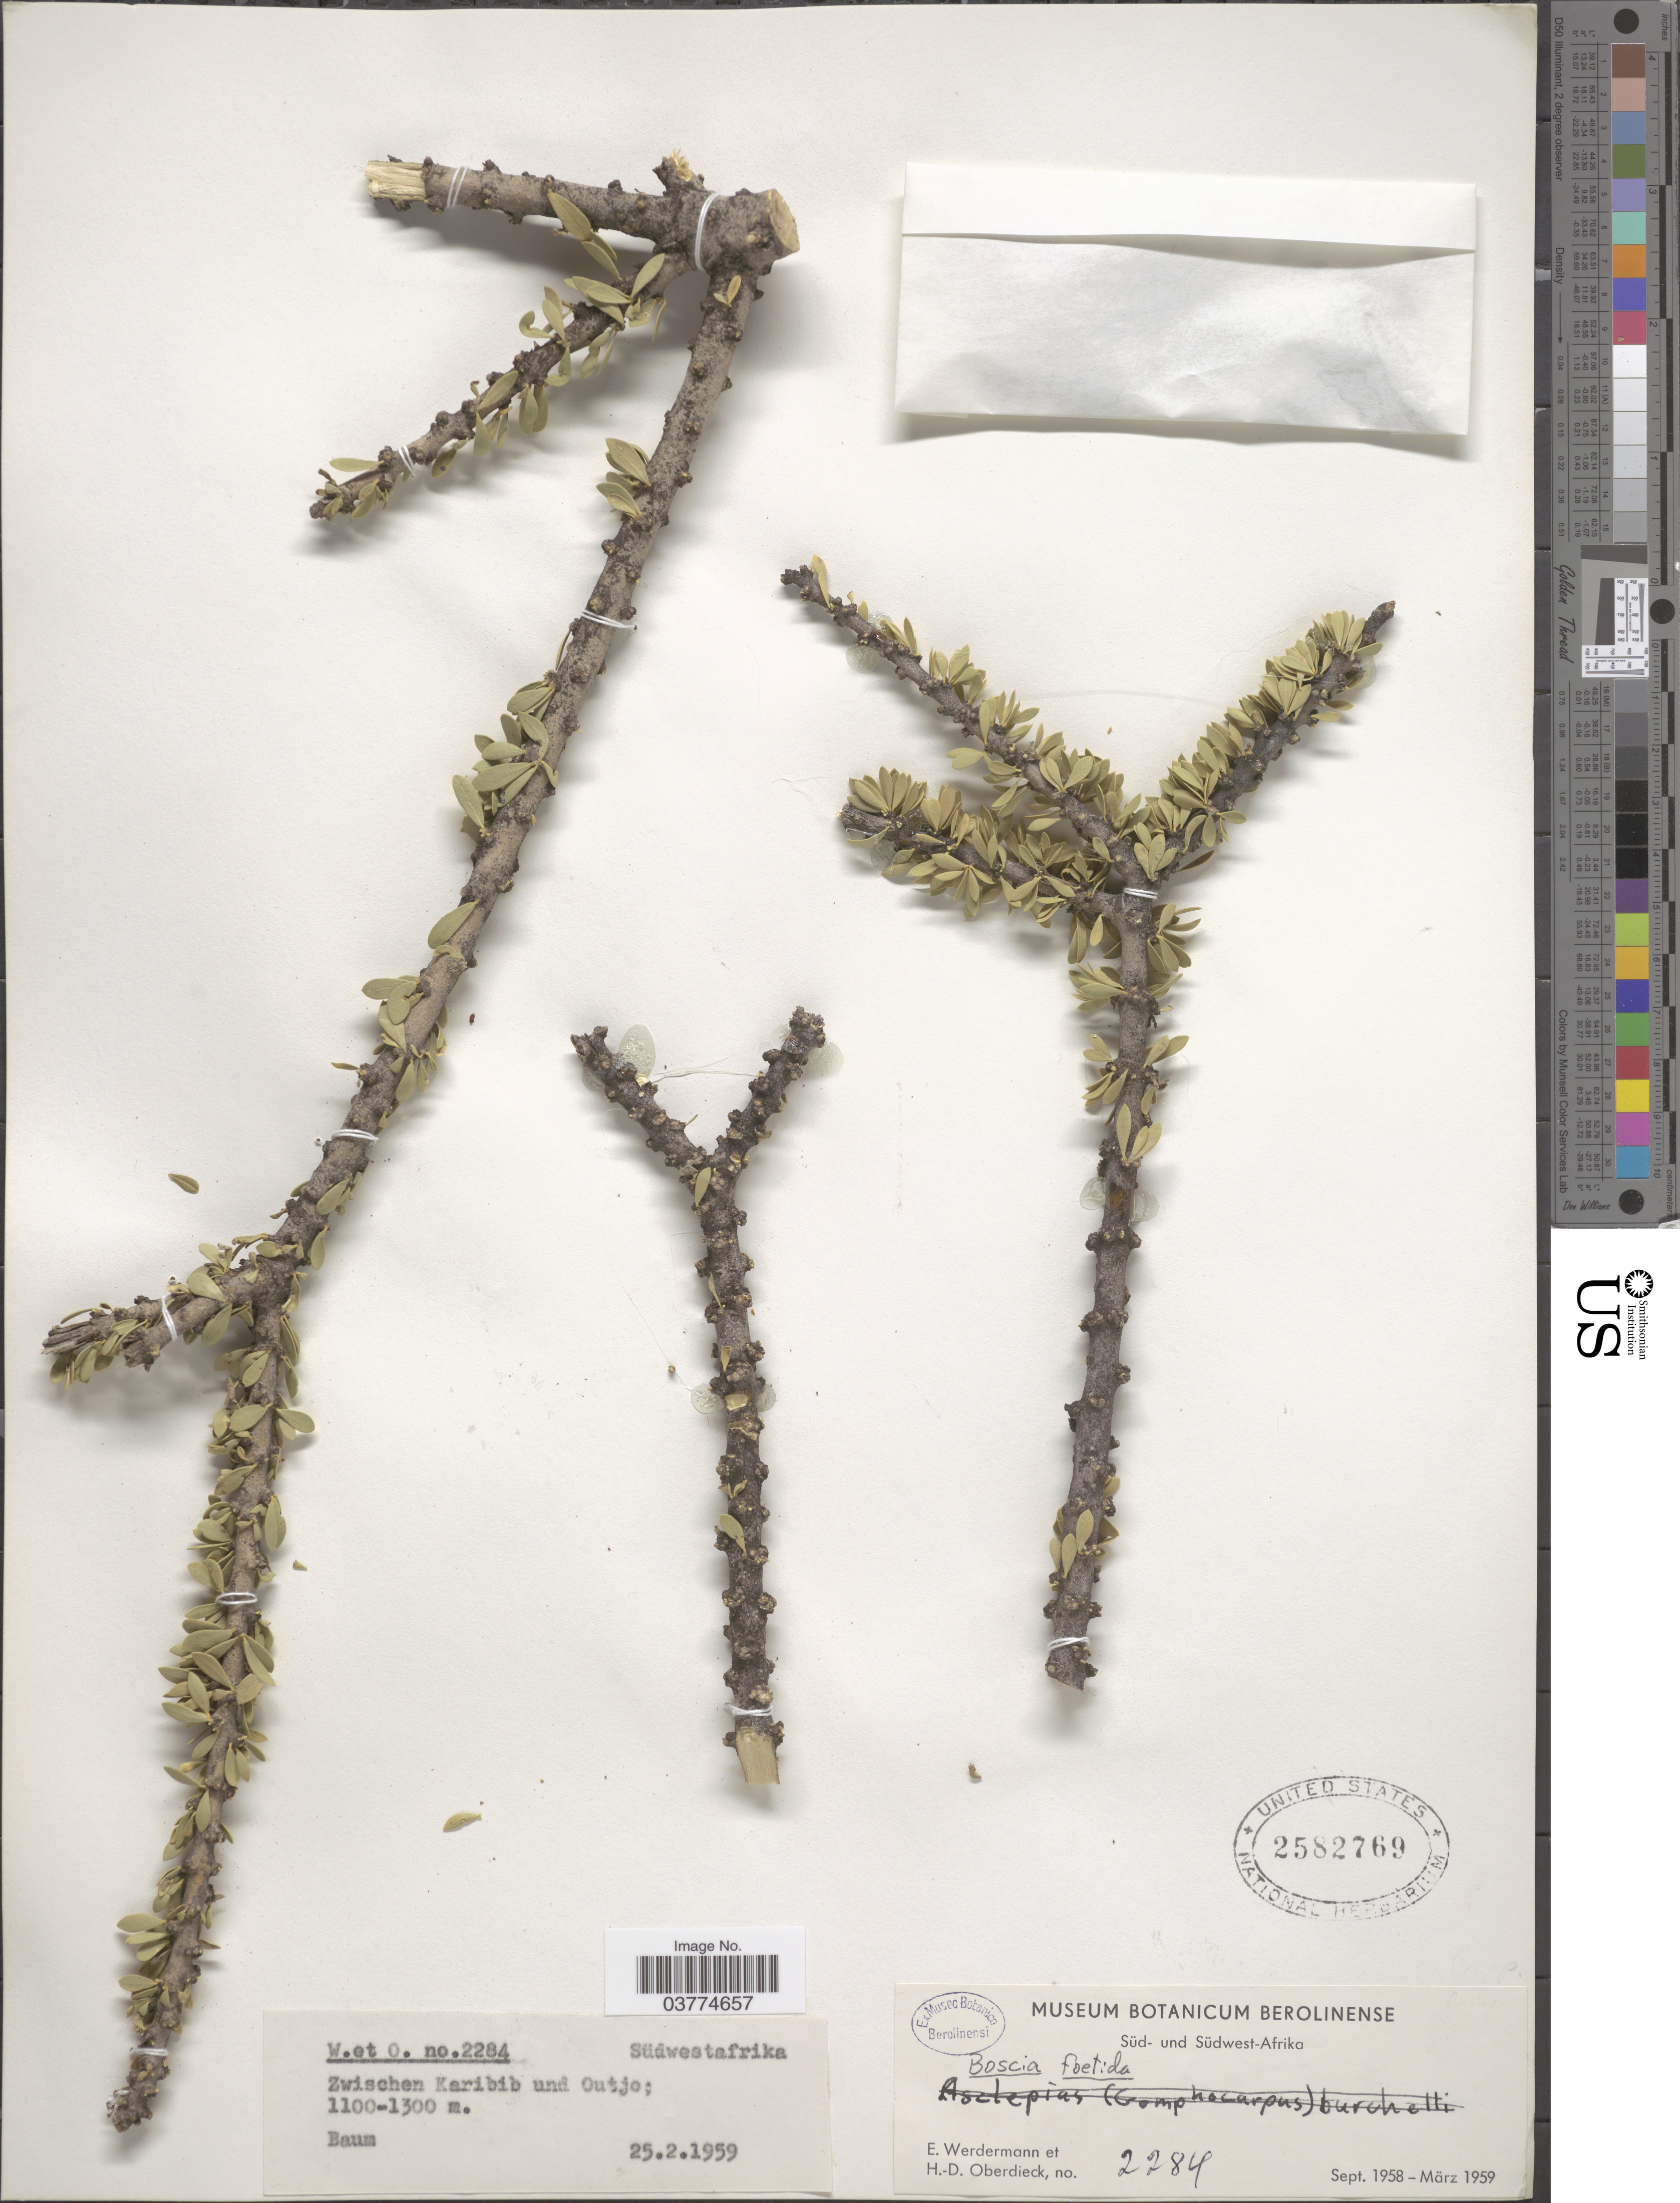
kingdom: Plantae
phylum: Tracheophyta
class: Magnoliopsida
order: Brassicales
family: Capparaceae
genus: Boscia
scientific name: Boscia foetida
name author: Schinz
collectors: E. Werdermann & H. Oberdieck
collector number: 2284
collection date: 1959-02-25/1959-03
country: Namibia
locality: Südwestafrika. Zwischen Karibib und Outjo.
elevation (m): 1100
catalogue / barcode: US 2582769